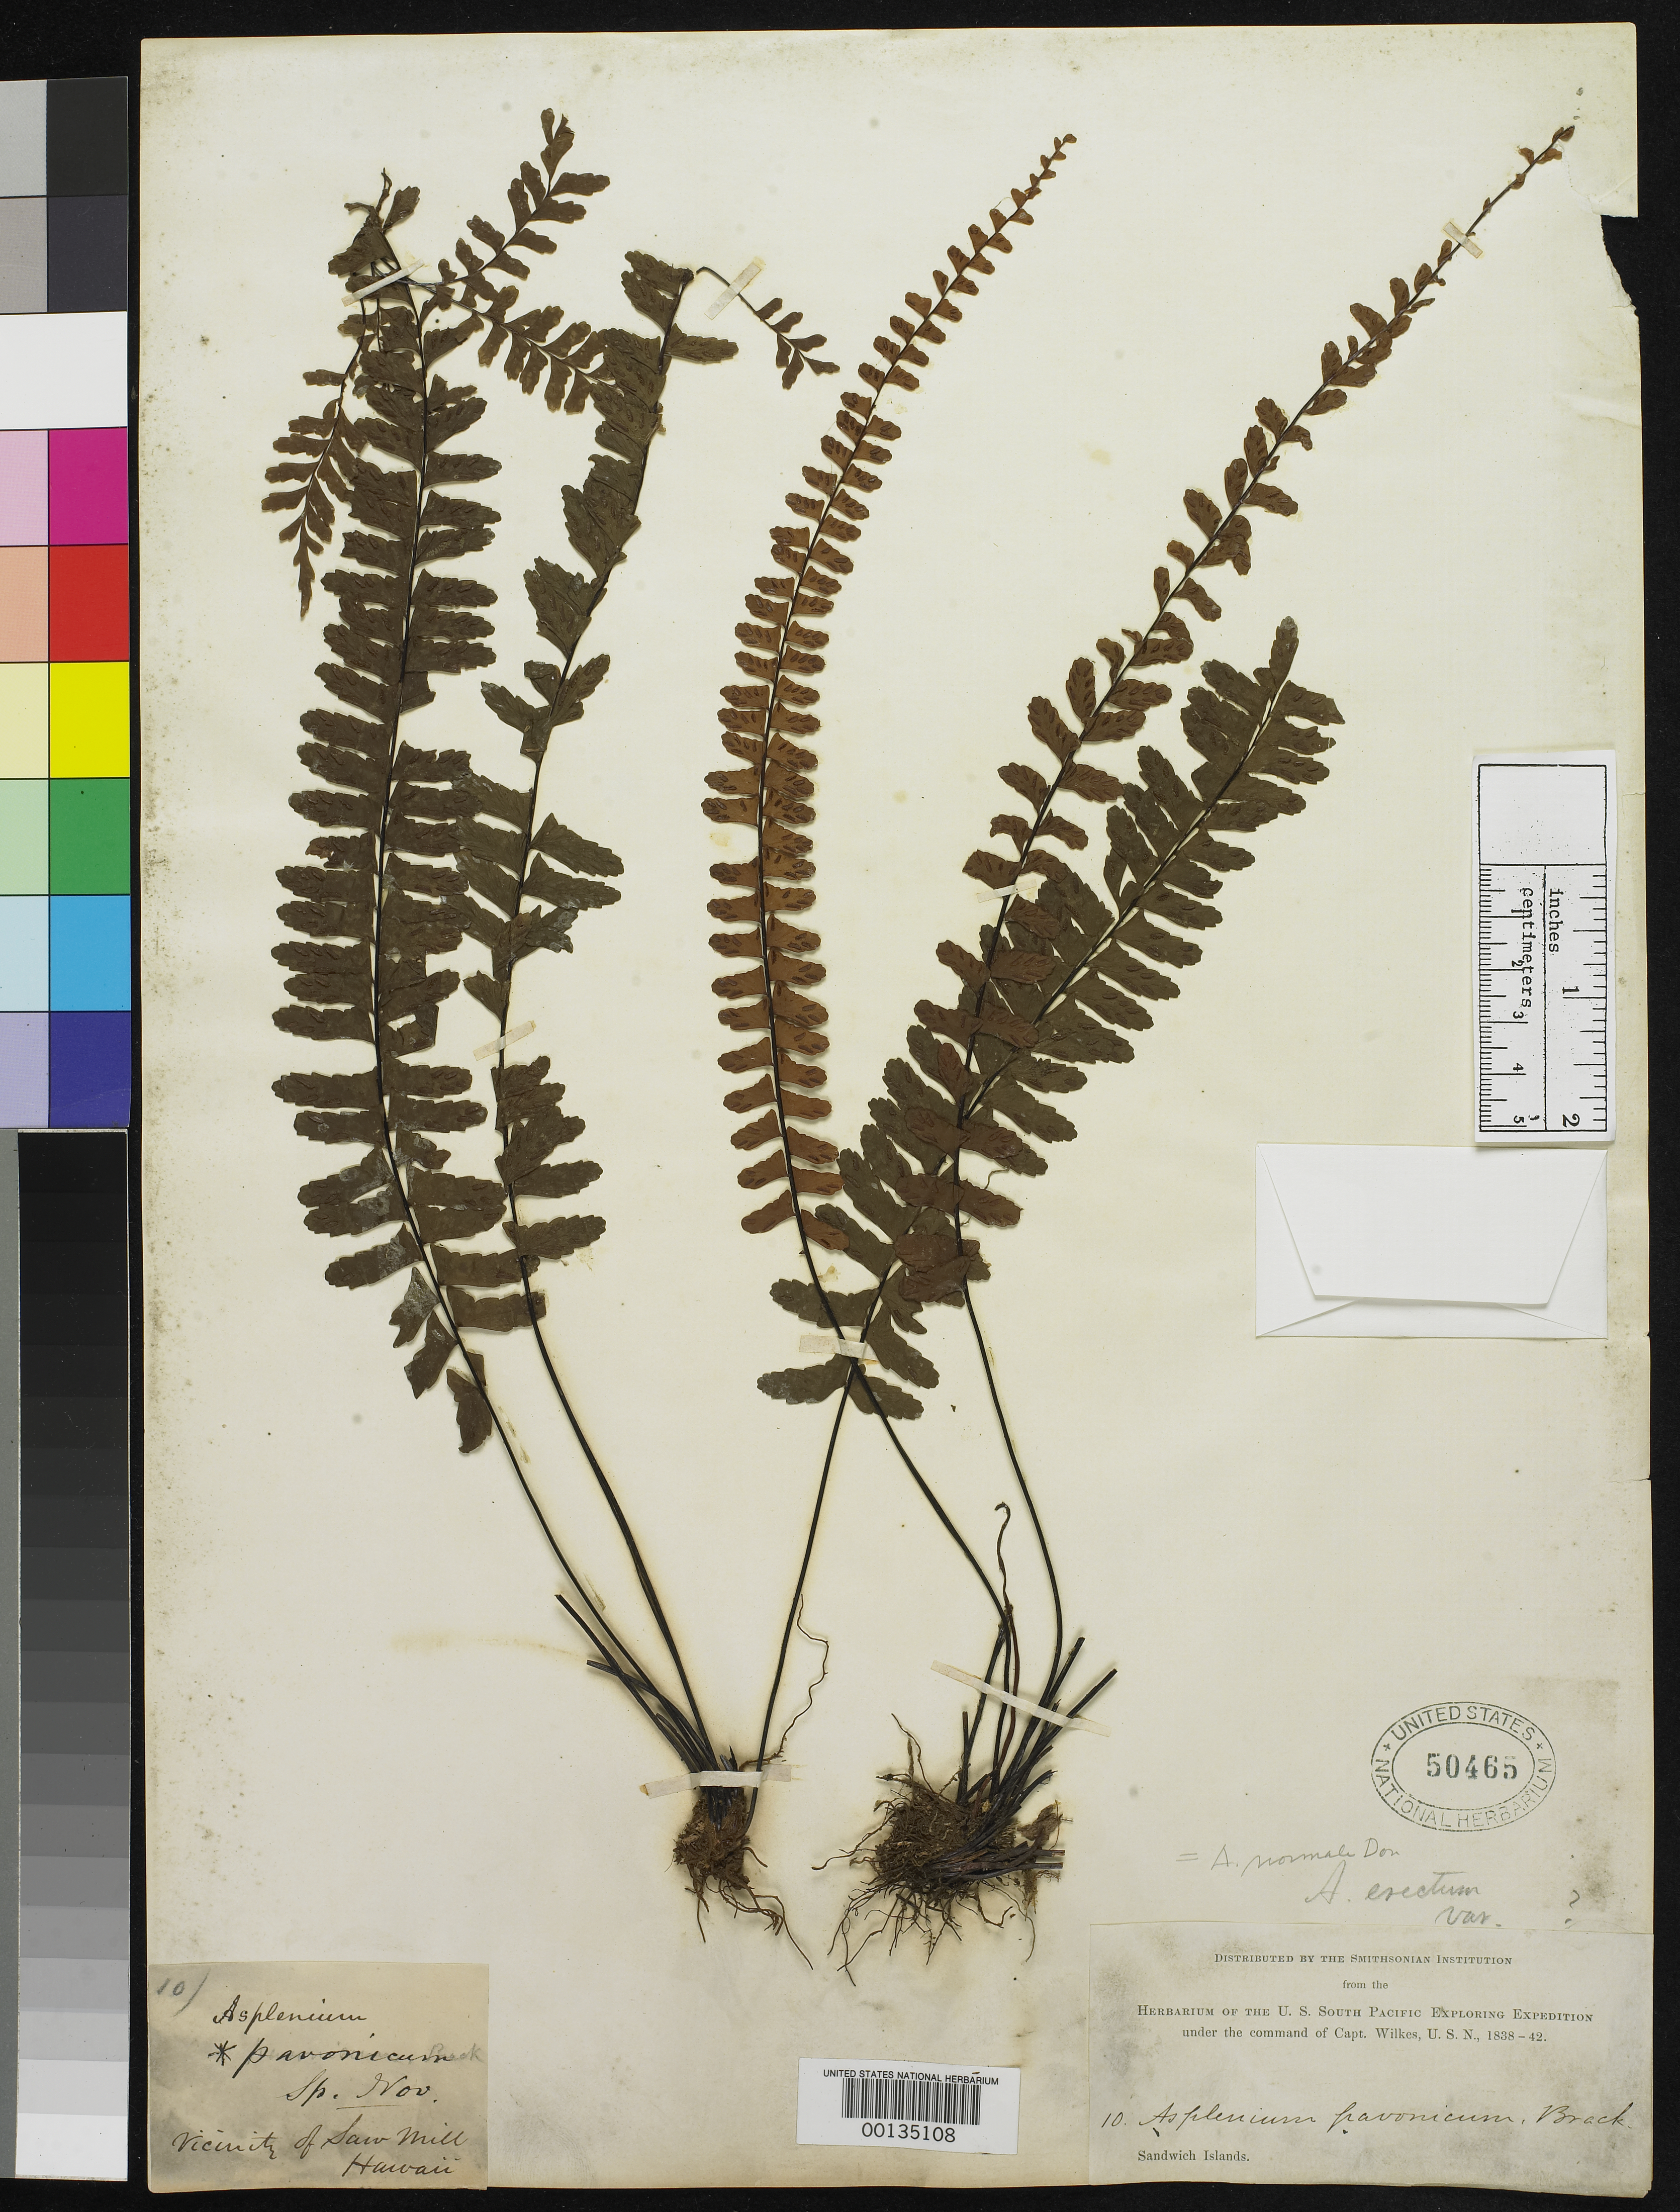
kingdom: Plantae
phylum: Tracheophyta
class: Polypodiopsida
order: Polypodiales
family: Aspleniaceae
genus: Asplenium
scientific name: Asplenium pavonicum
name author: Brack. in Wilkes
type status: Type Collection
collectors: Wilkes Explor. Exped.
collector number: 10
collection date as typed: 1838 to -- --- 1842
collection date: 1838/1842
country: United States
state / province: Hawaii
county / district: Maui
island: Maui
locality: Vicinity of saw mill.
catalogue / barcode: US 50465